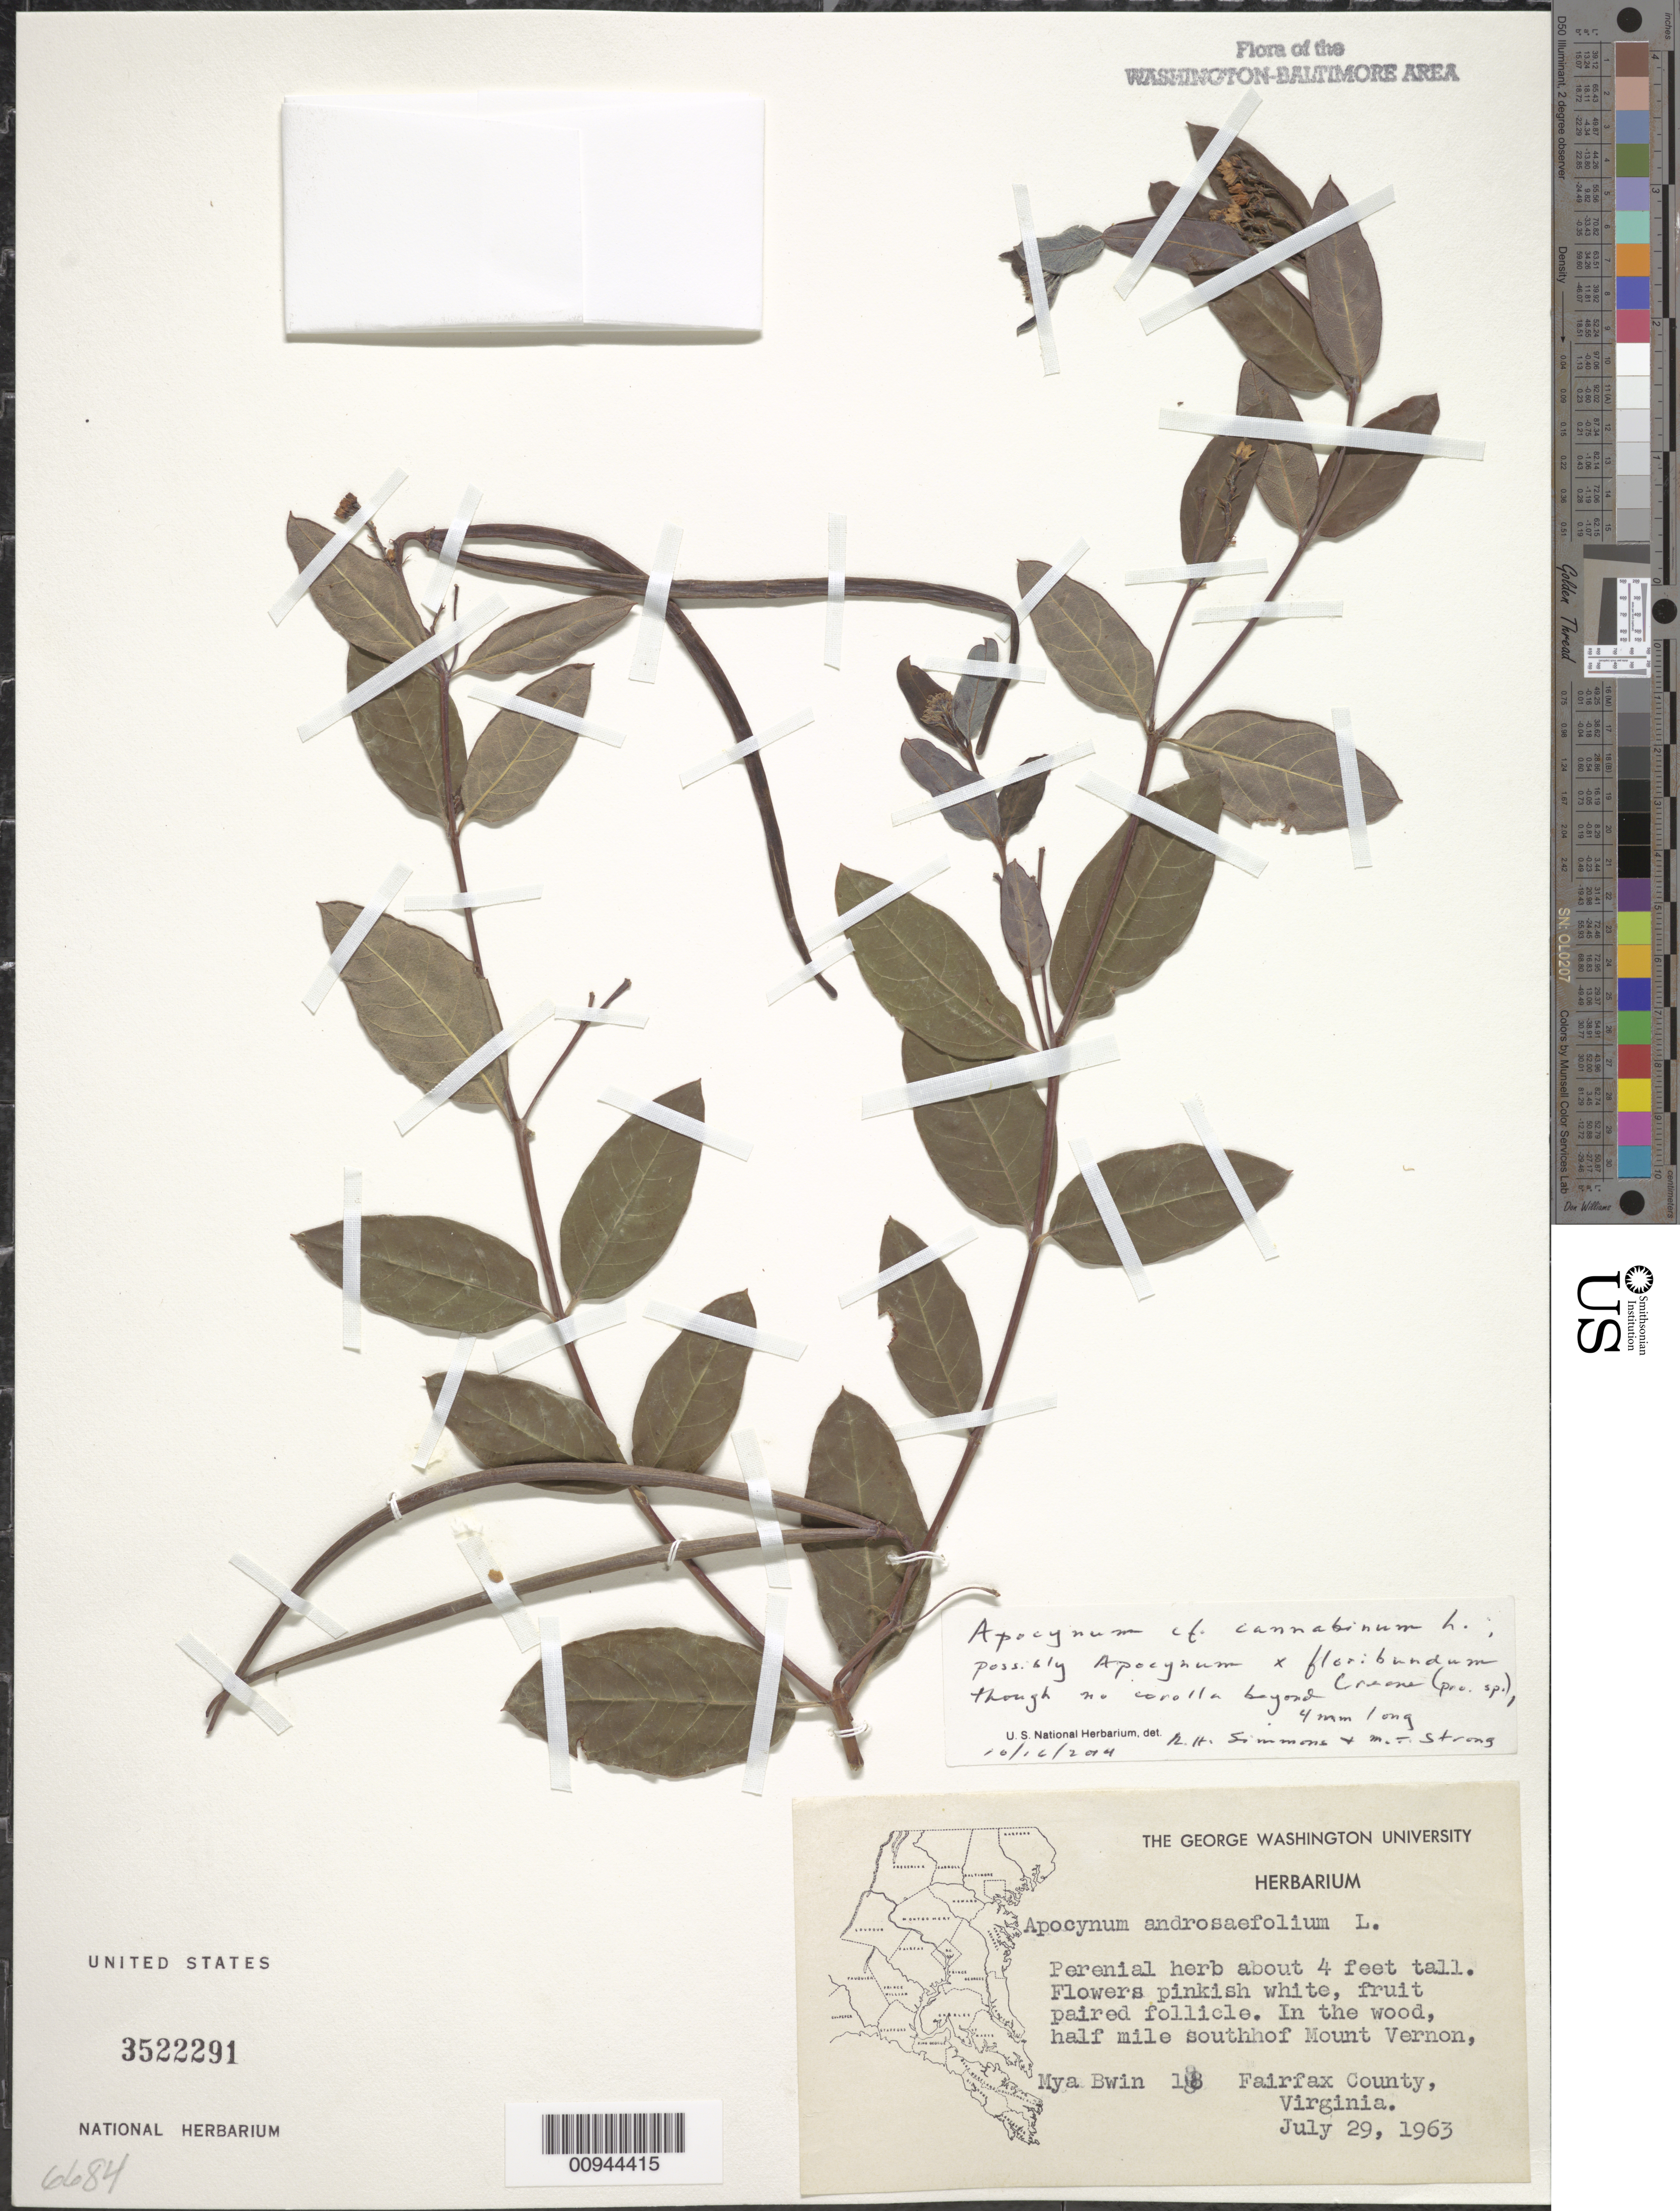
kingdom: Plantae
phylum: Tracheophyta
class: Magnoliopsida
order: Gentianales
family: Apocynaceae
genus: Apocynum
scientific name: Apocynum cannabinum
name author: L.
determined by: Simmons, R. H., (UNITED STATES)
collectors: M. Bwin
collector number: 18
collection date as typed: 29 Jul 1963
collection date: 1963-07-29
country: United States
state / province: Virginia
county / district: Fairfax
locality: Half mile south of Mount Vernon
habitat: in the wood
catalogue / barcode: US 3522291